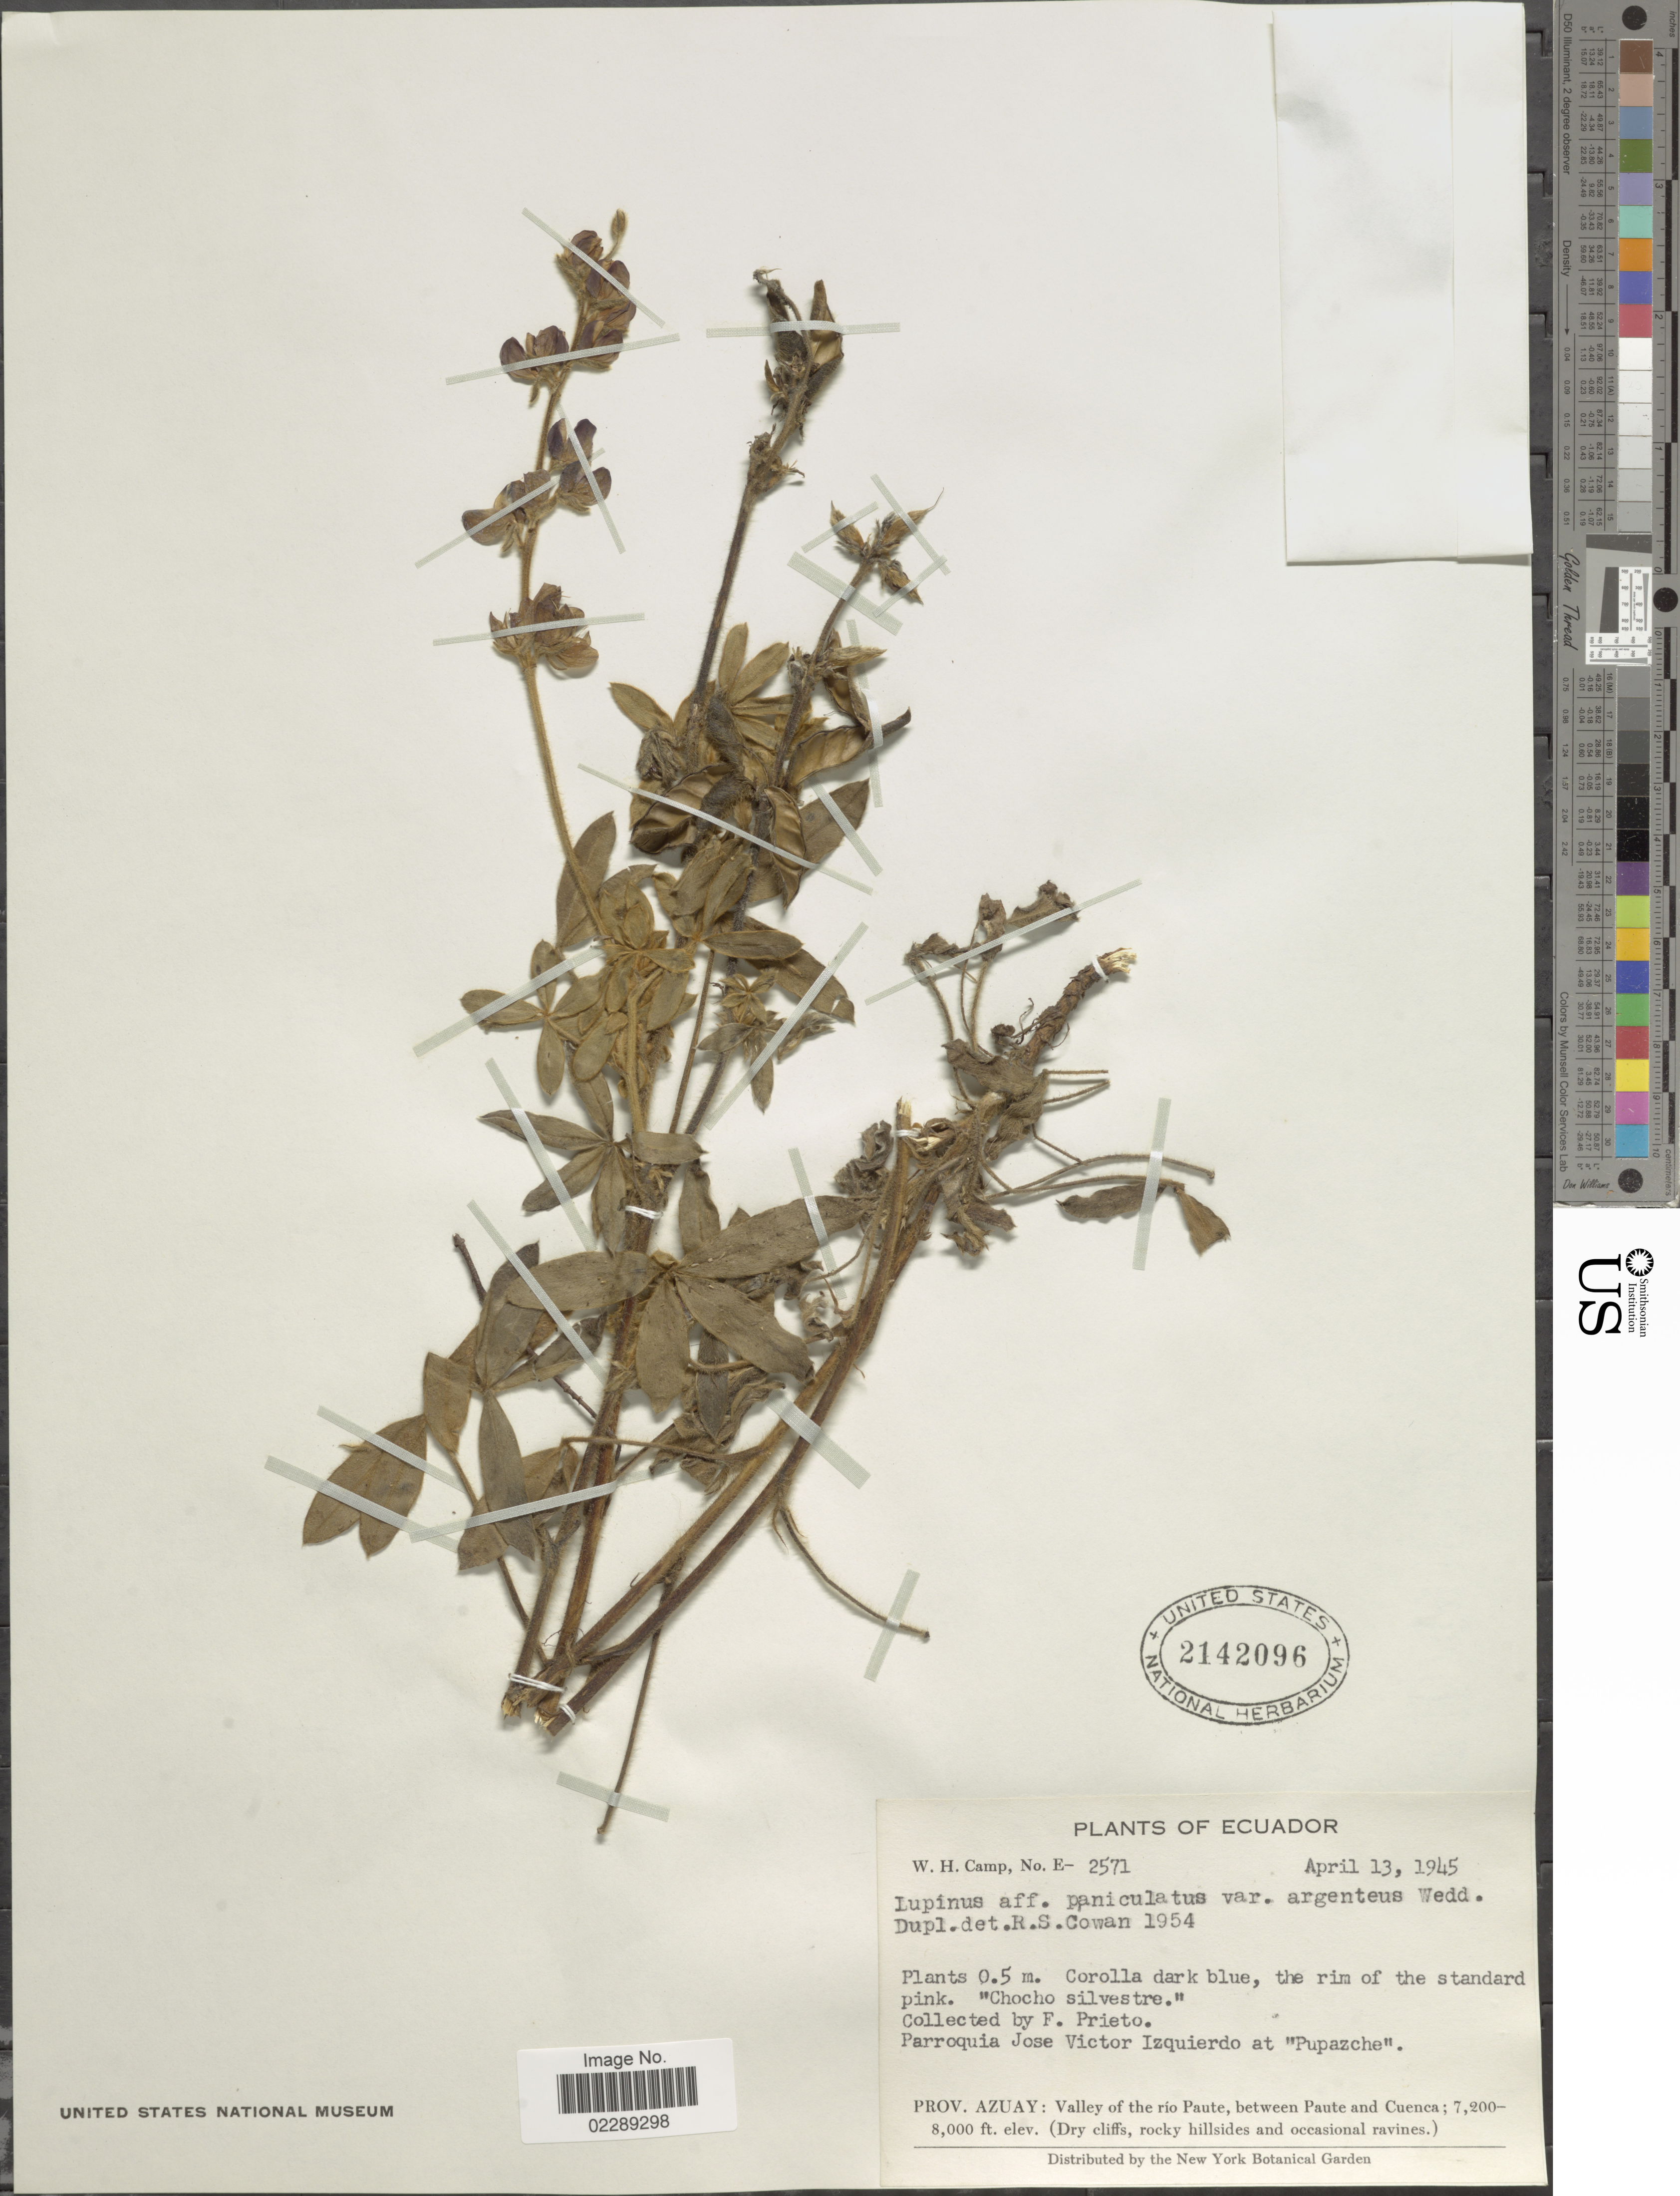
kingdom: Plantae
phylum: Tracheophyta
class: Magnoliopsida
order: Fabales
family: Fabaceae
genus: Lupinus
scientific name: Lupinus paniculatus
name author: Desr.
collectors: F. Prieto & W. H. Camp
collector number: E-2571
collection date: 1945-04-13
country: Ecuador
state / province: Azuay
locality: Parroquia Jose Victor Izquierdo at "Pupazche". Prov. Azuay: Valley of the río Paute, between Paute and Cuenca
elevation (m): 2195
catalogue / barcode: US 2142096